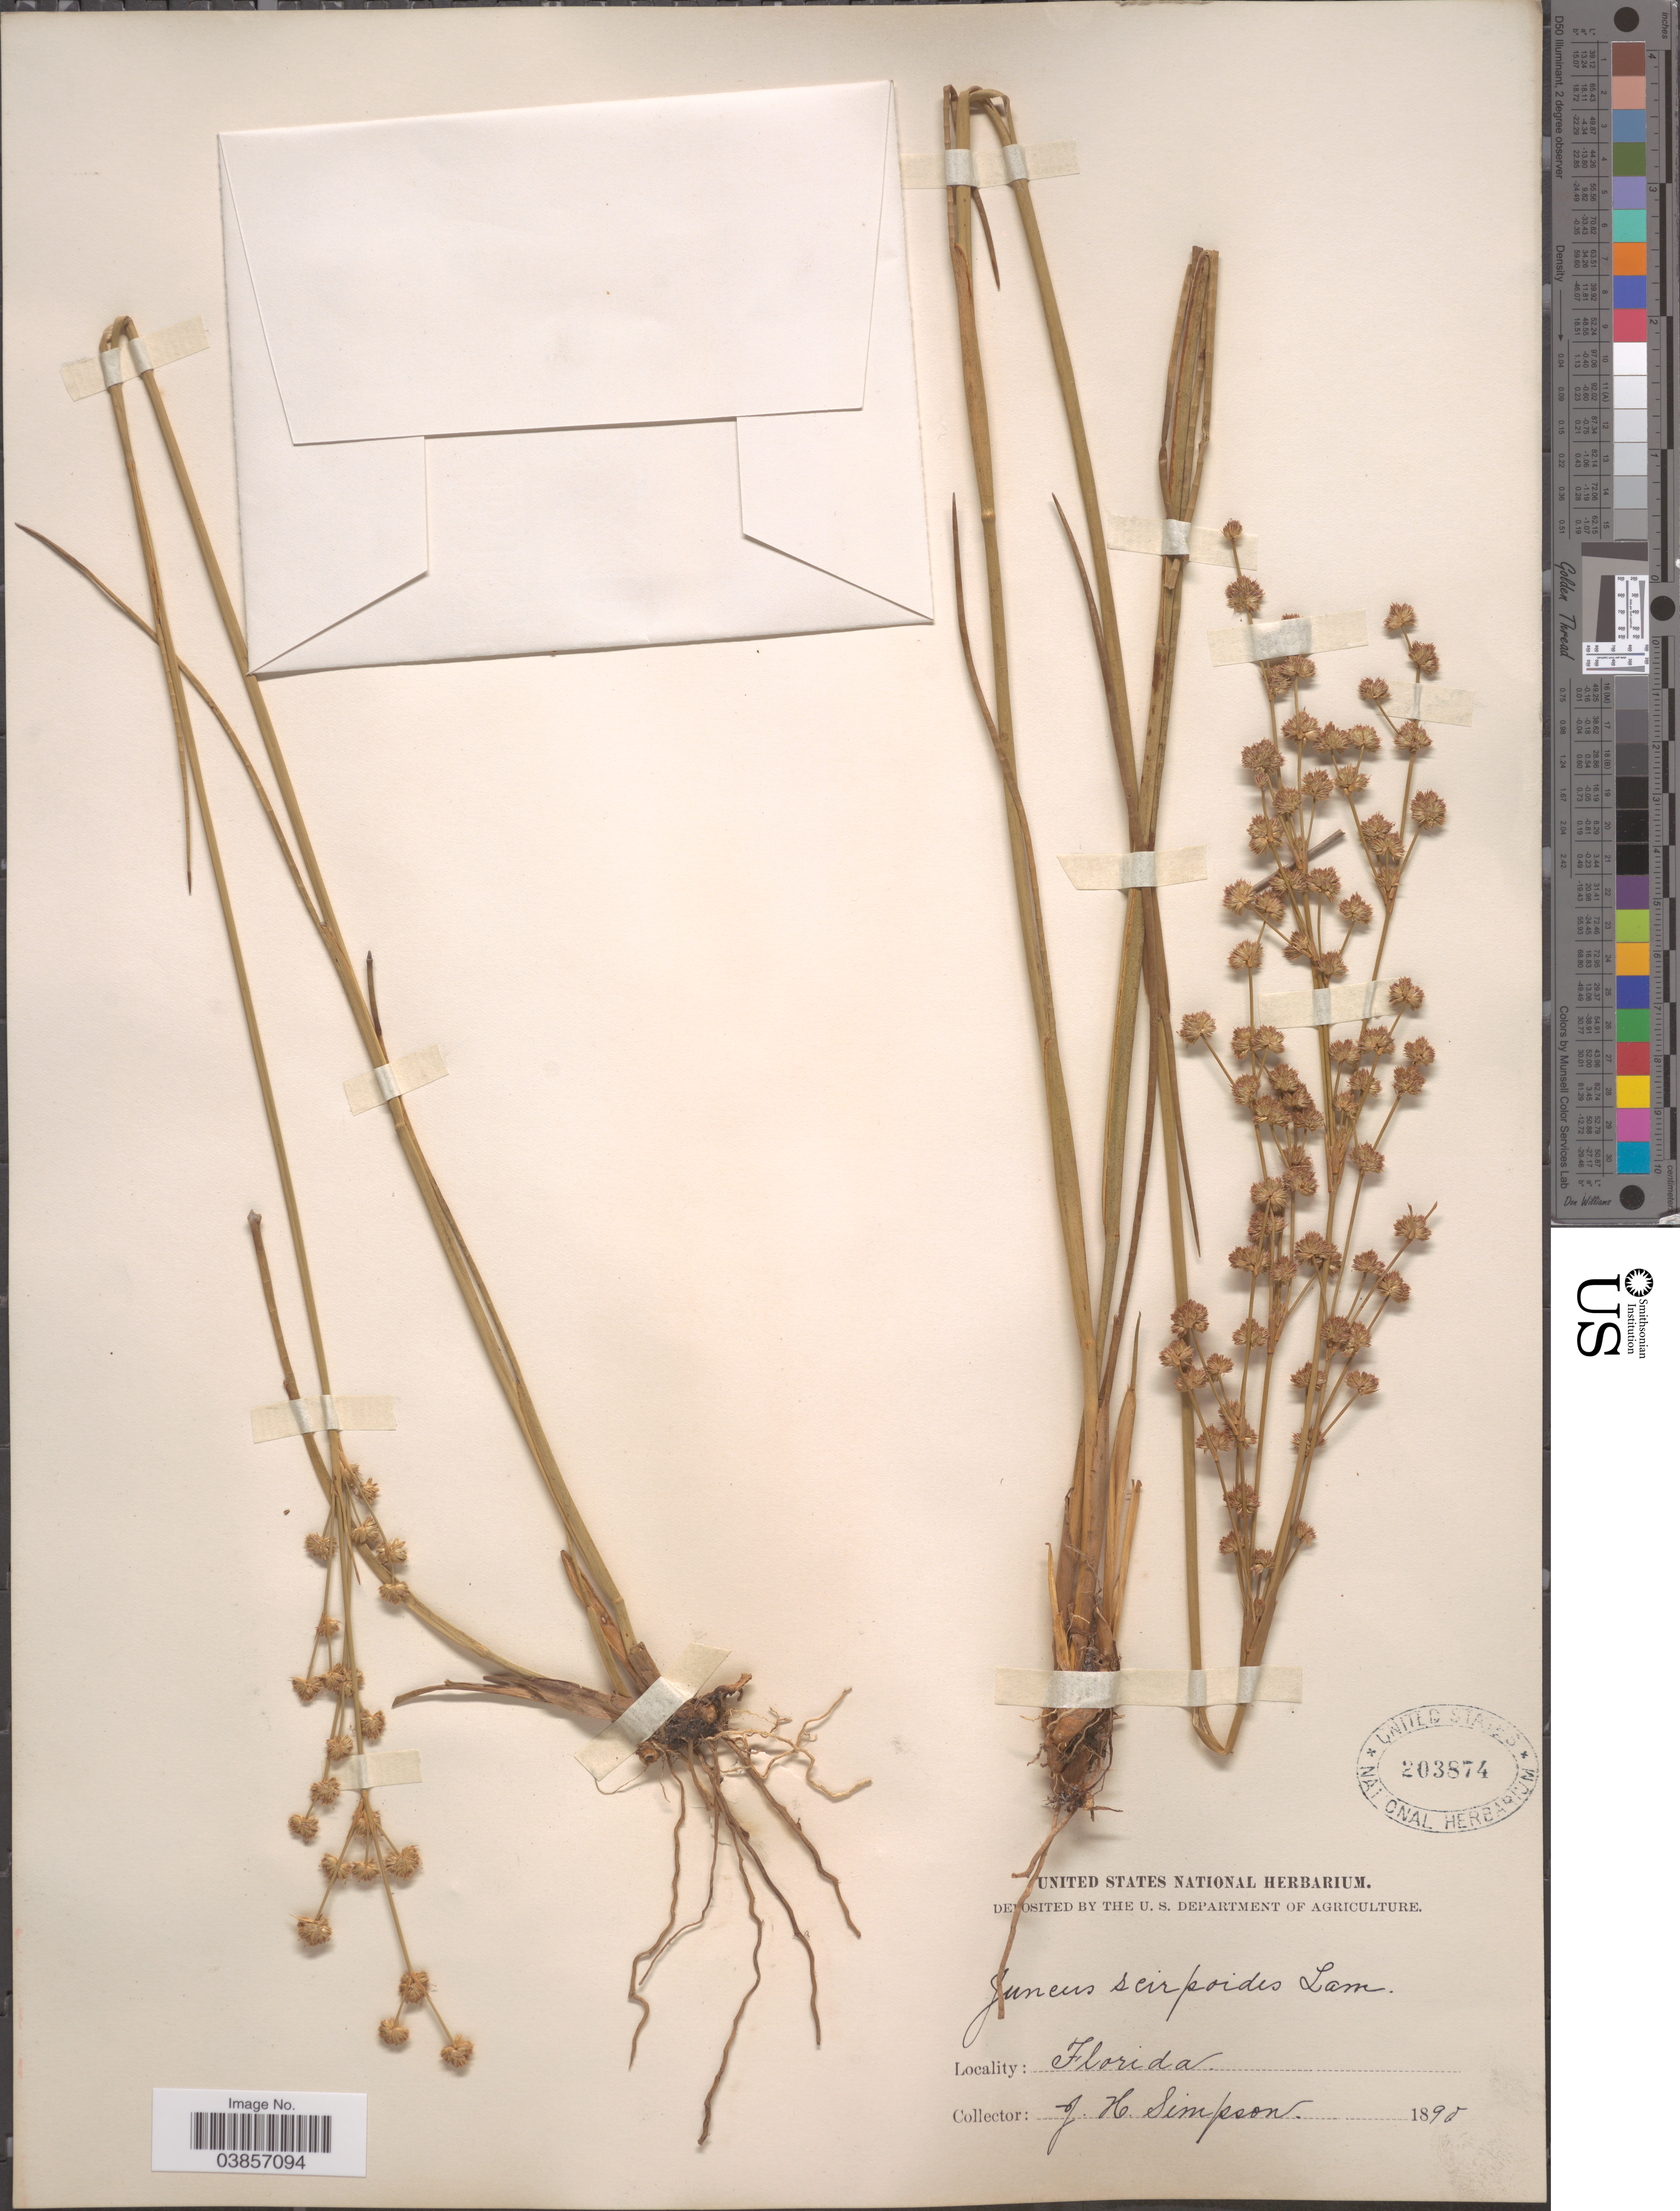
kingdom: Plantae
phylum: Tracheophyta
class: Liliopsida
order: Poales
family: Juncaceae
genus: Juncus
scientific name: Juncus scirpoides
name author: Lam.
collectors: J. H. Simpson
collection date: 1895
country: United States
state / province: Florida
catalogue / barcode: US 203874